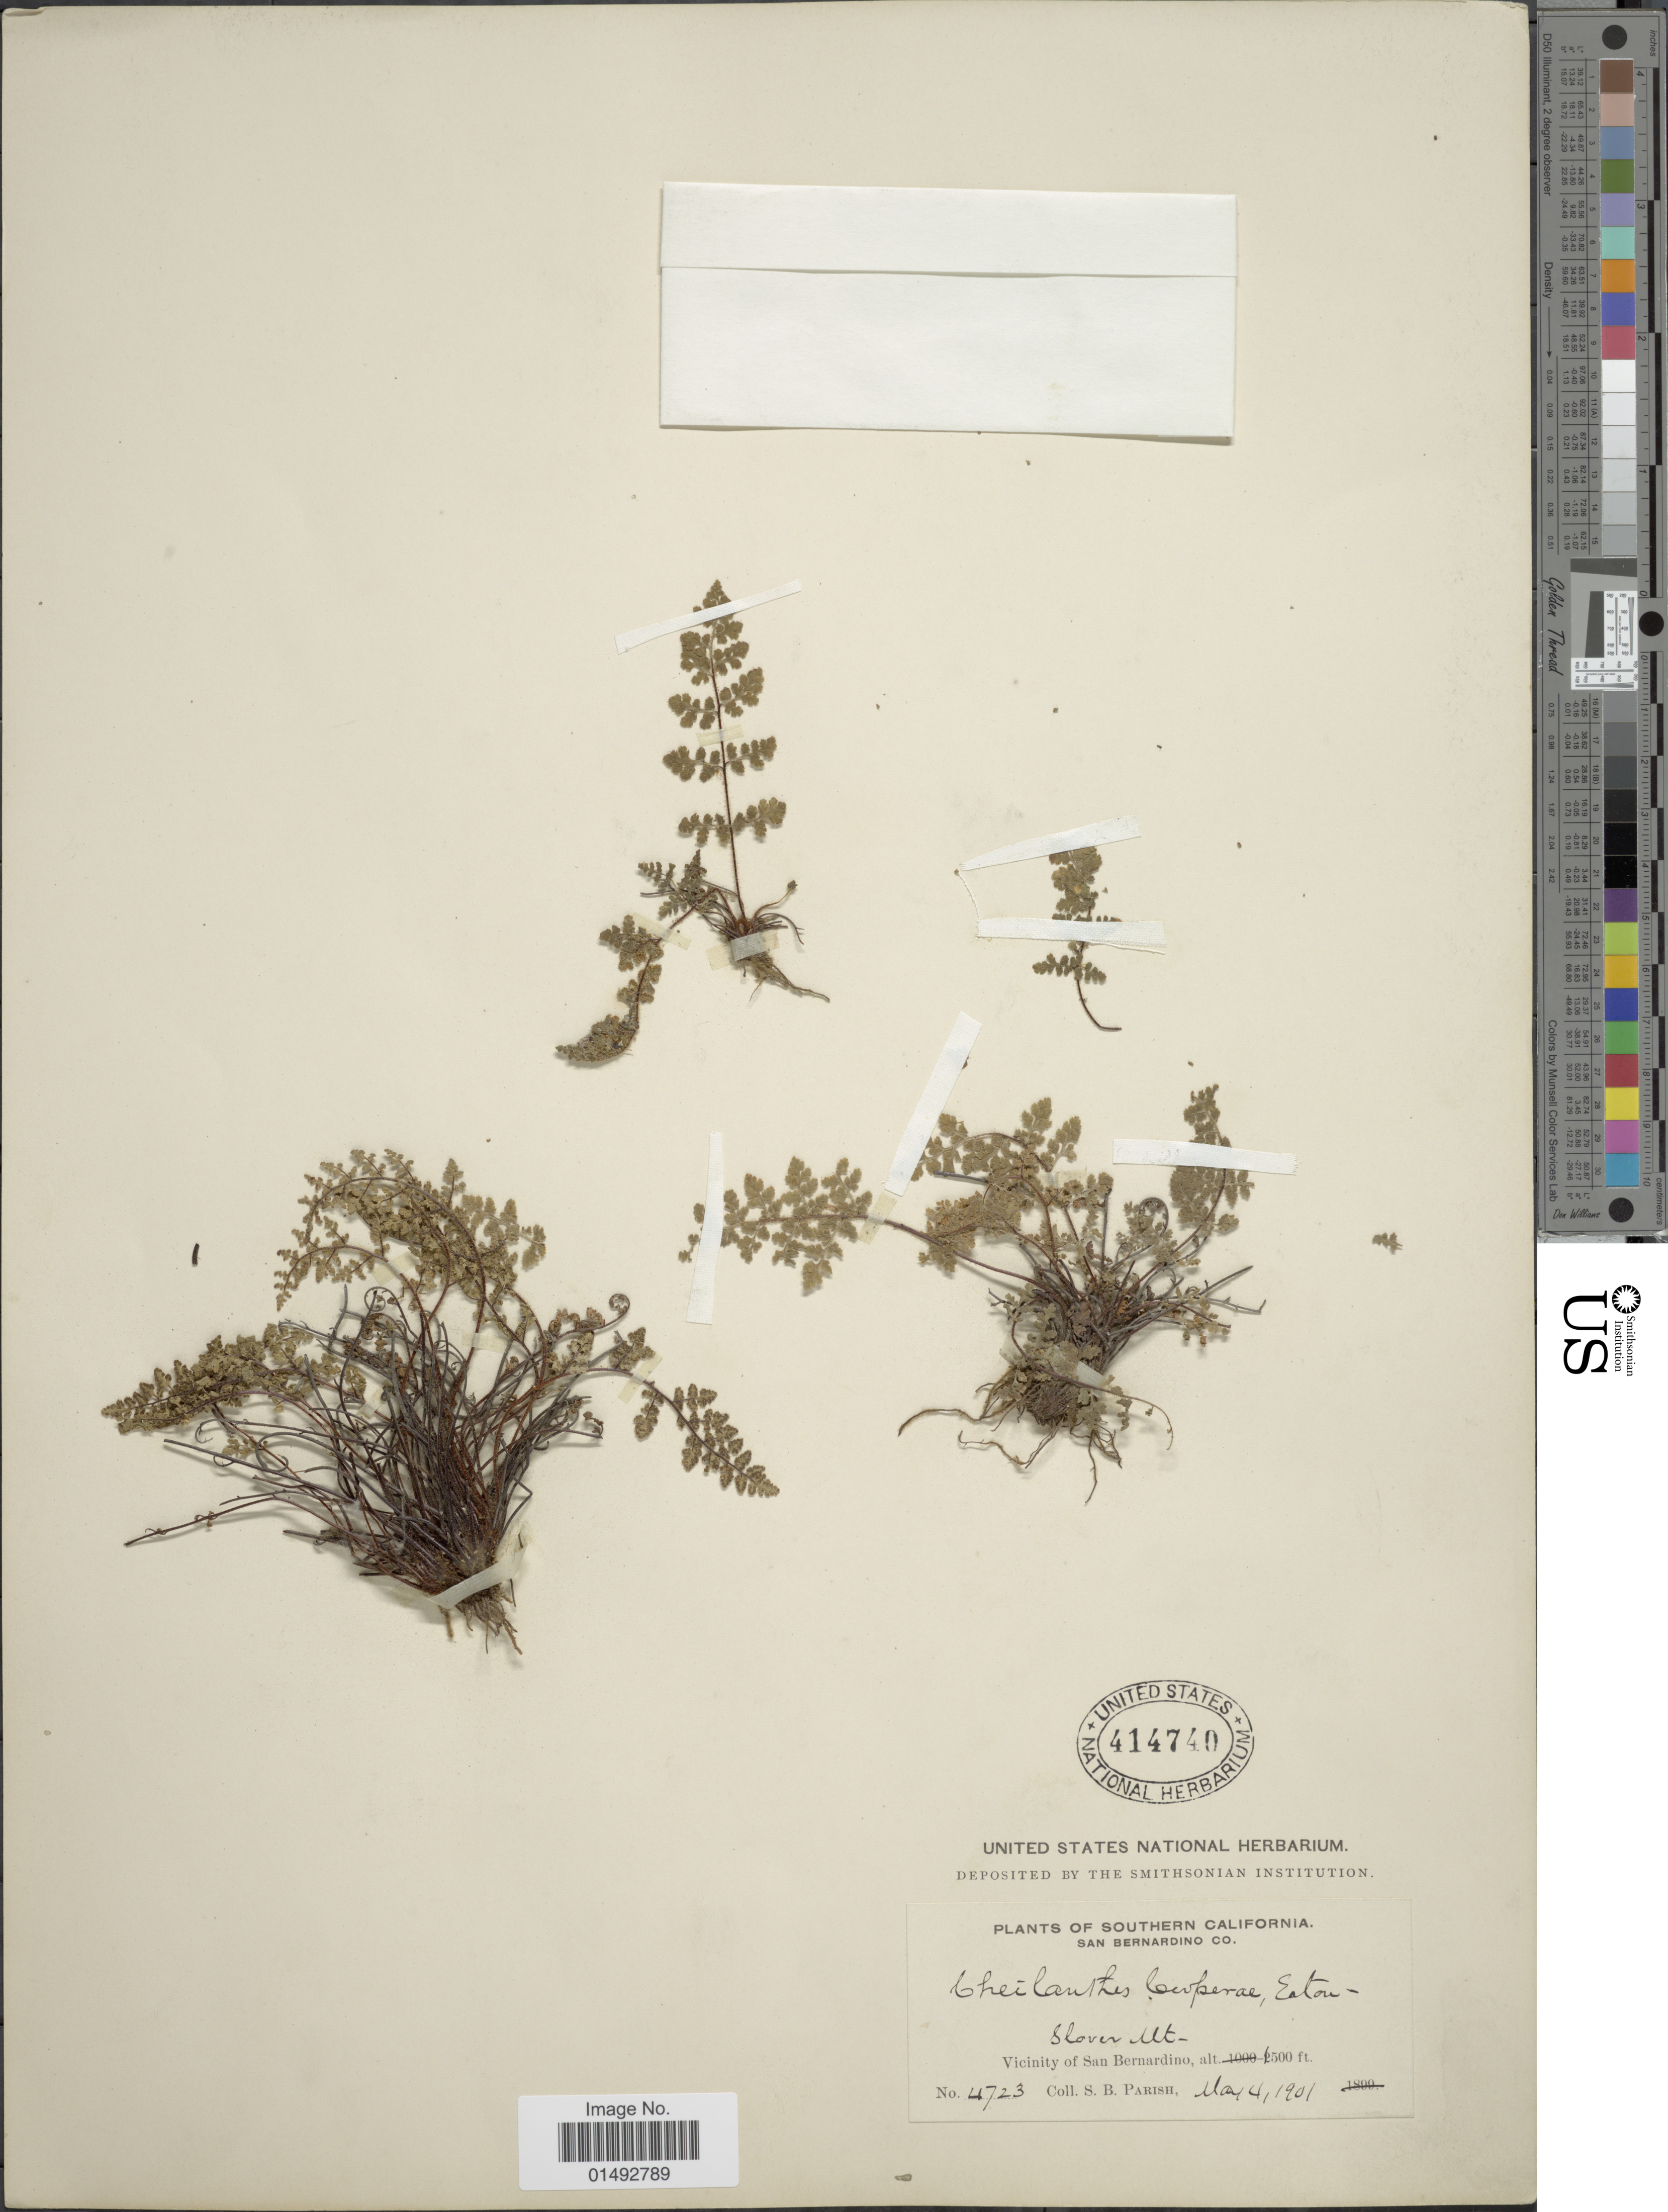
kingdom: Plantae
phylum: Tracheophyta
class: Polypodiopsida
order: Polypodiales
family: Pteridaceae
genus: Myriopteris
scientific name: Myriopteris cooperae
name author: (D.C. Eaton) Grusz & Windham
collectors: S. B. Parish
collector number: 4723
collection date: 1901-05-04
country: United States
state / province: California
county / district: San Bernardino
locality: Southern California, San Bernardino Co, Sloven Mt. Vicinity of San Bernardino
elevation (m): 457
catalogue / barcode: US 414740